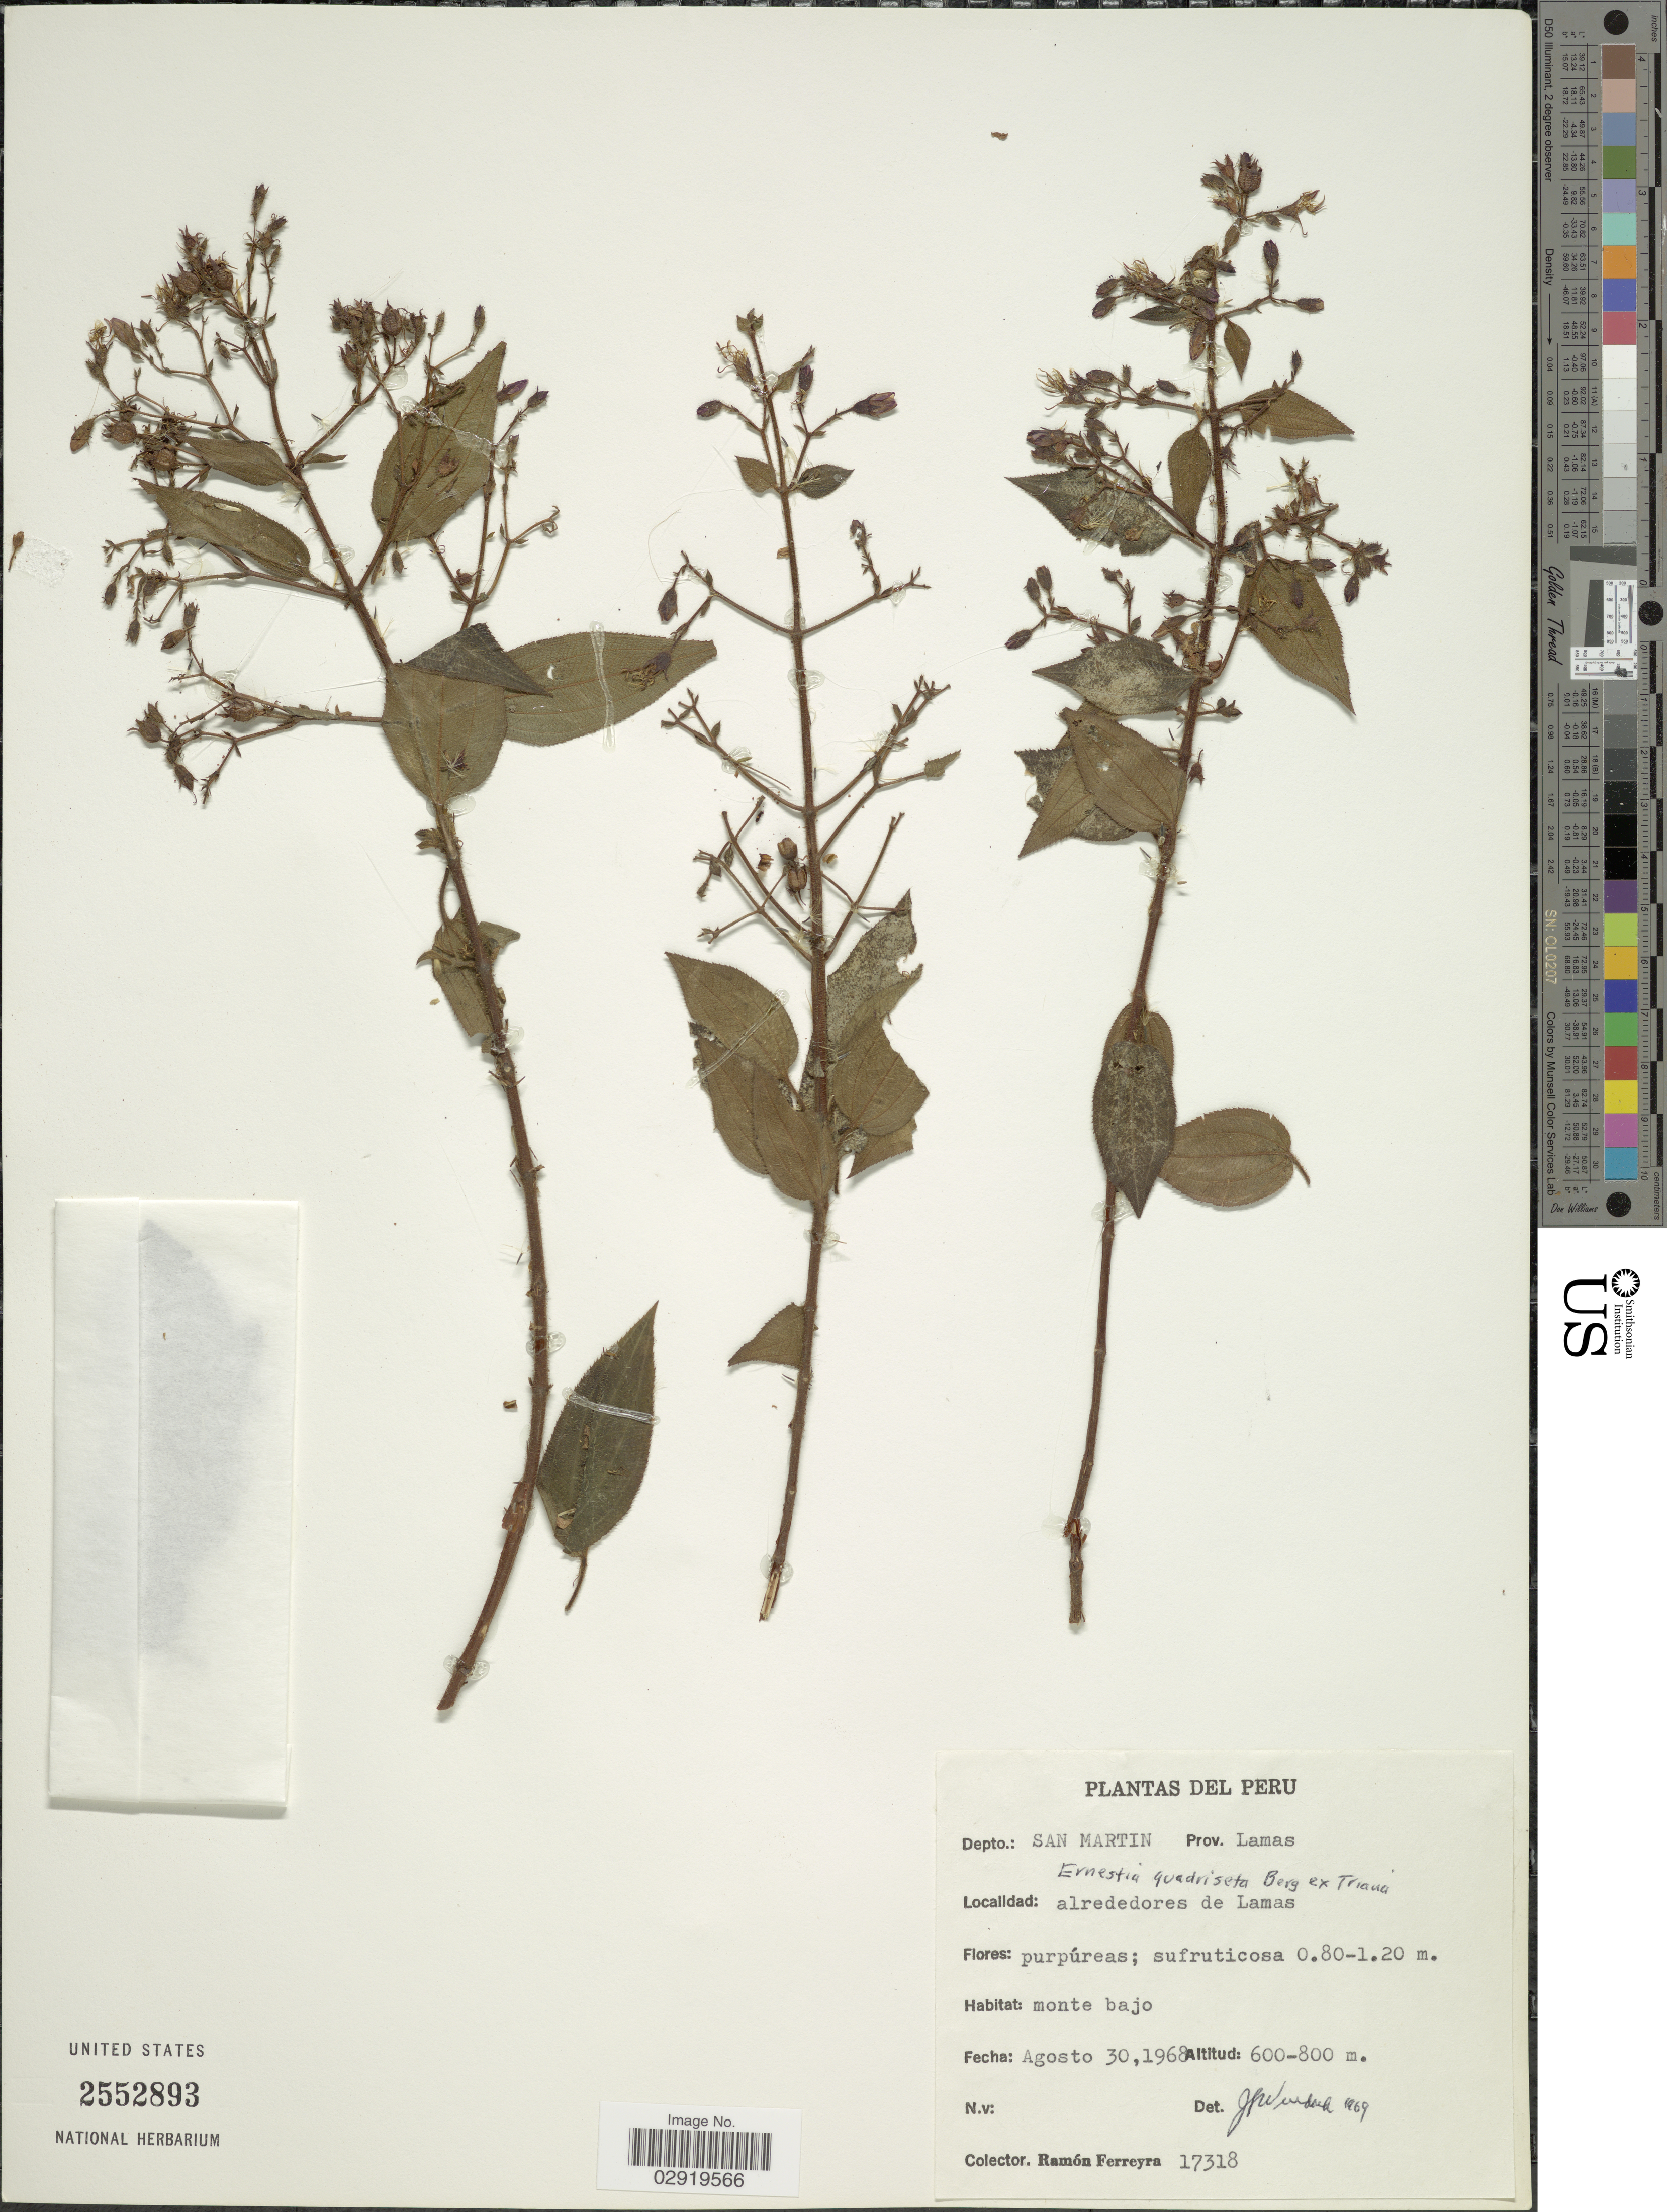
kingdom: Plantae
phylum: Tracheophyta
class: Magnoliopsida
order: Myrtales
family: Melastomataceae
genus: Ernestia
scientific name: Ernestia quadrisetosa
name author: Berg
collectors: R. A. Ferreyra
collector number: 17318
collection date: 1968-08-30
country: Peru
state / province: San Martín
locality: Depto.: San Martin. Prov. Lamas. Alrededores de Lamas.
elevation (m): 600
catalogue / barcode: US 2552893